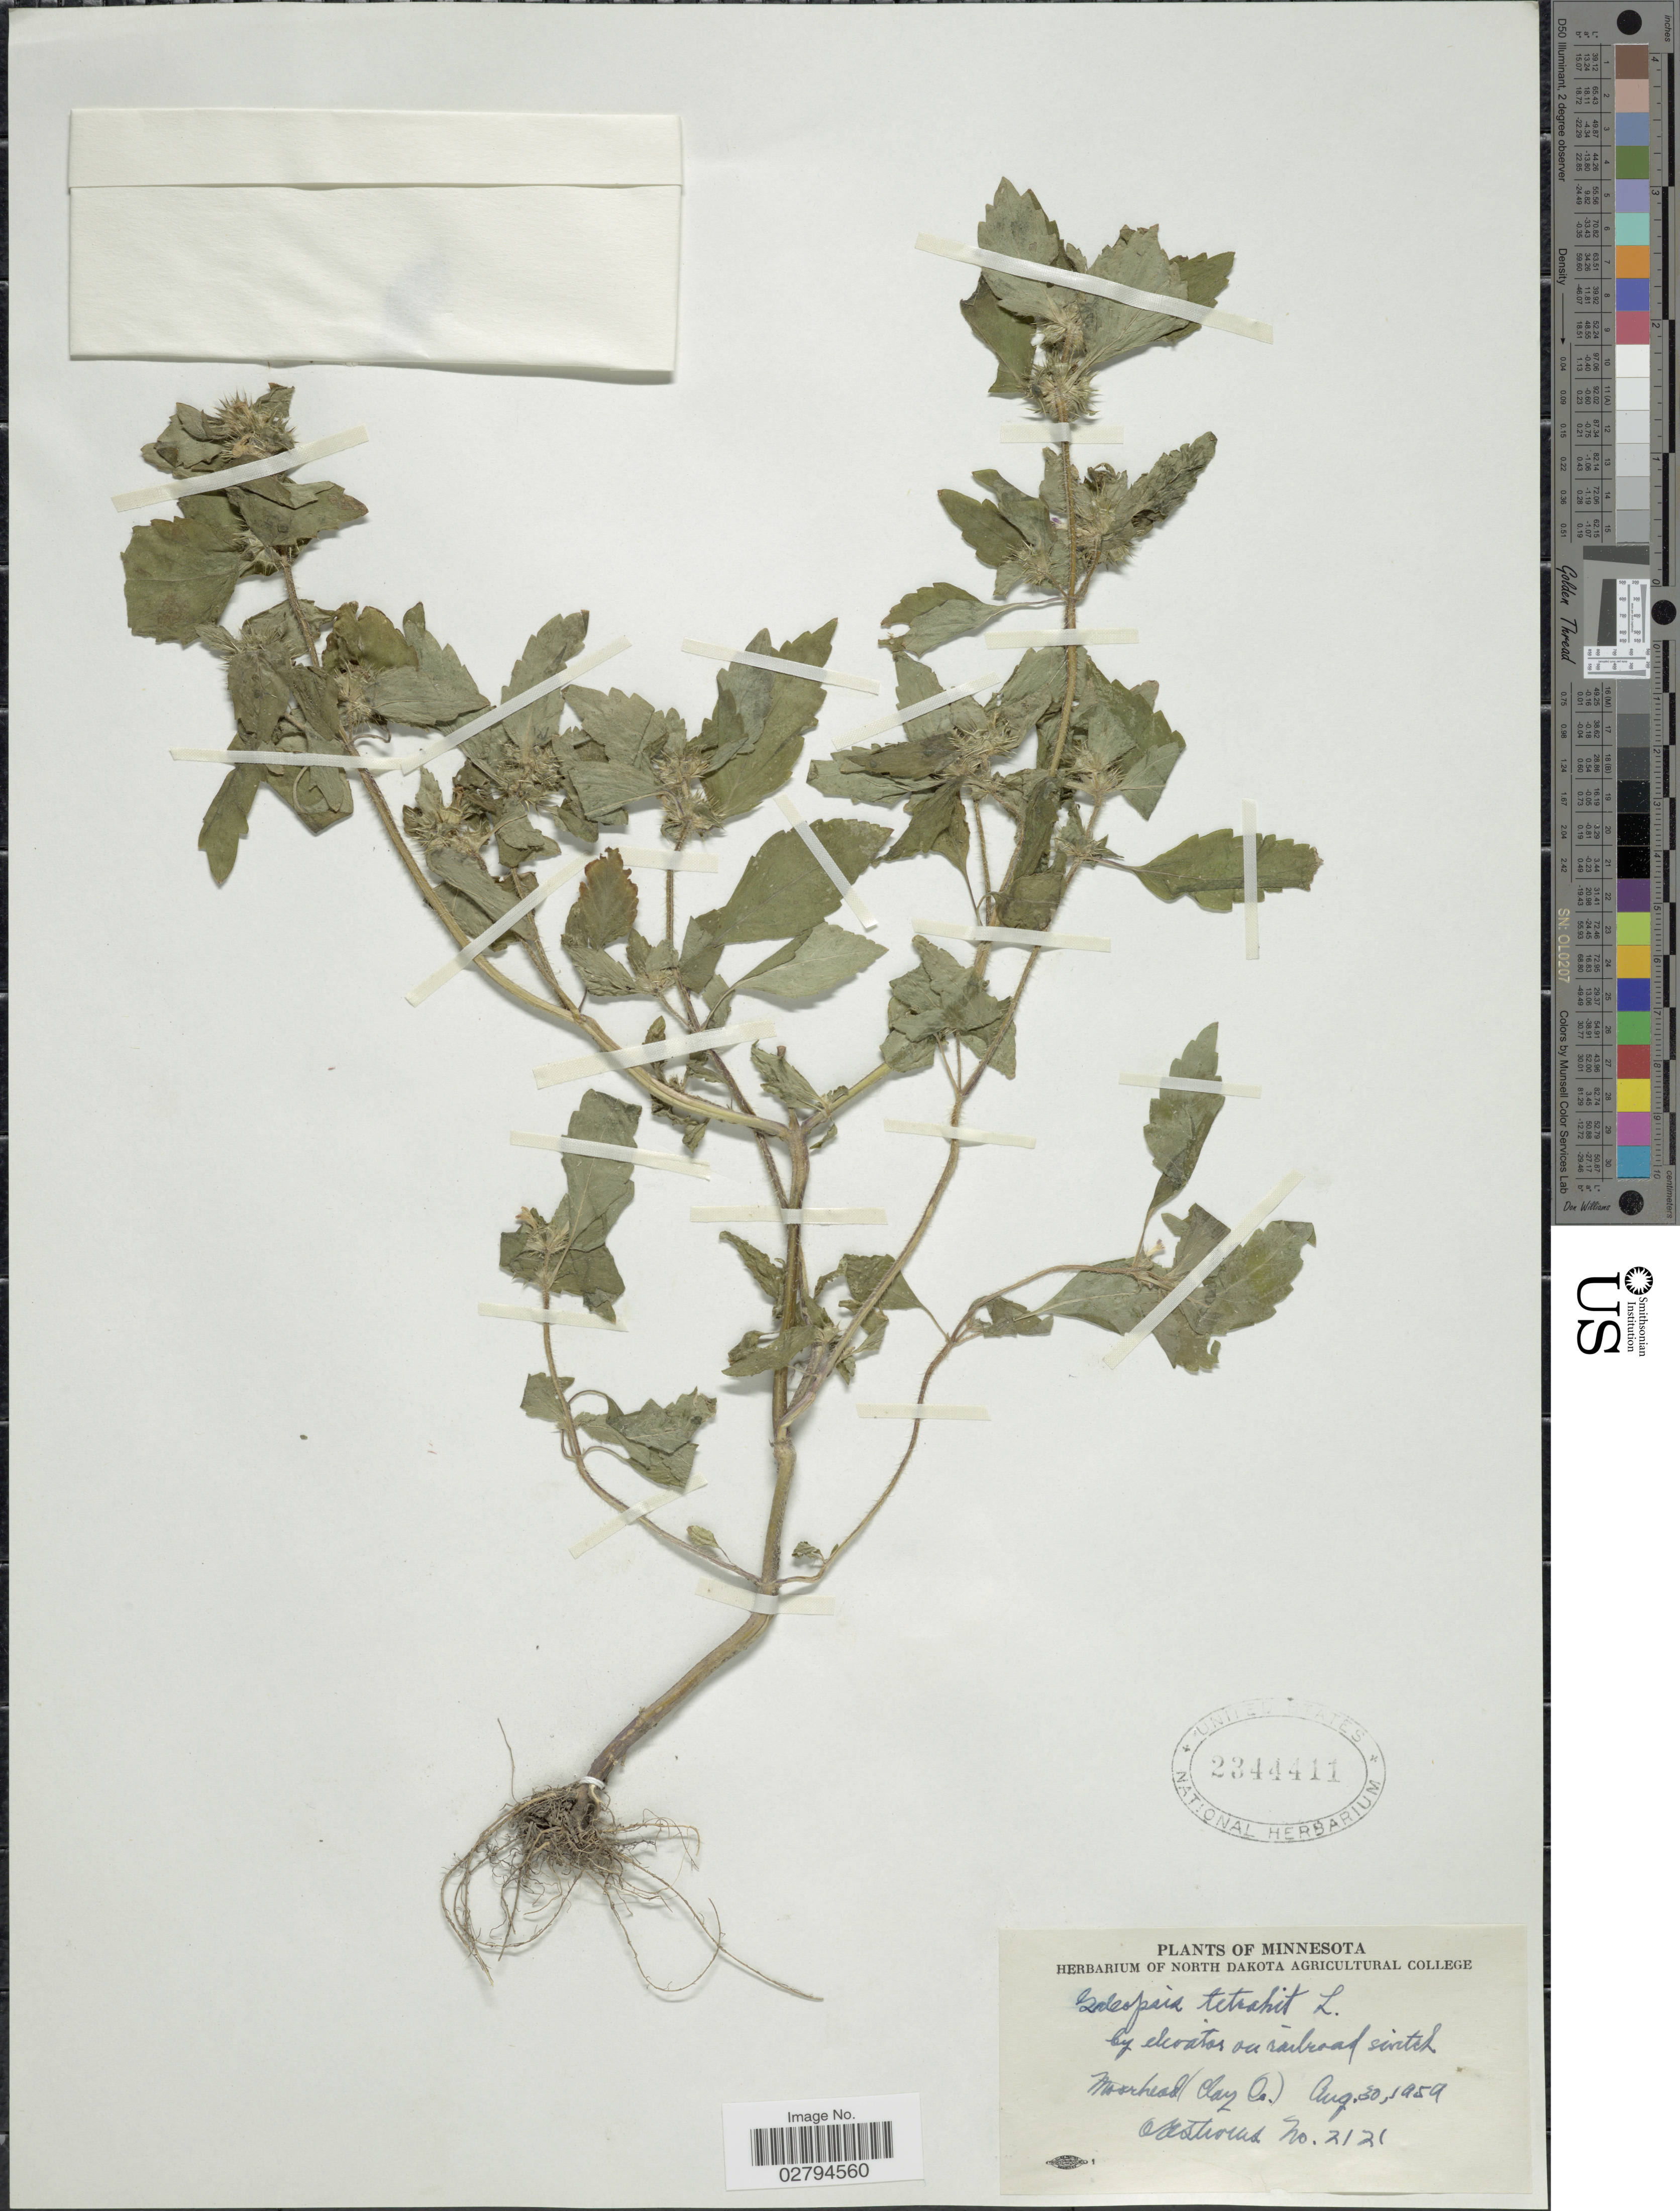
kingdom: Plantae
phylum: Tracheophyta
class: Magnoliopsida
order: Lamiales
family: Lamiaceae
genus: Galeopsis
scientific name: Galeopsis tetrahit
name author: L.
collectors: O. A. Stevens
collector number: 2121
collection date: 1959-08-30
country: United States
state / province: Minnesota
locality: Moorhead (Clay Co.).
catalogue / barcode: US 2344411